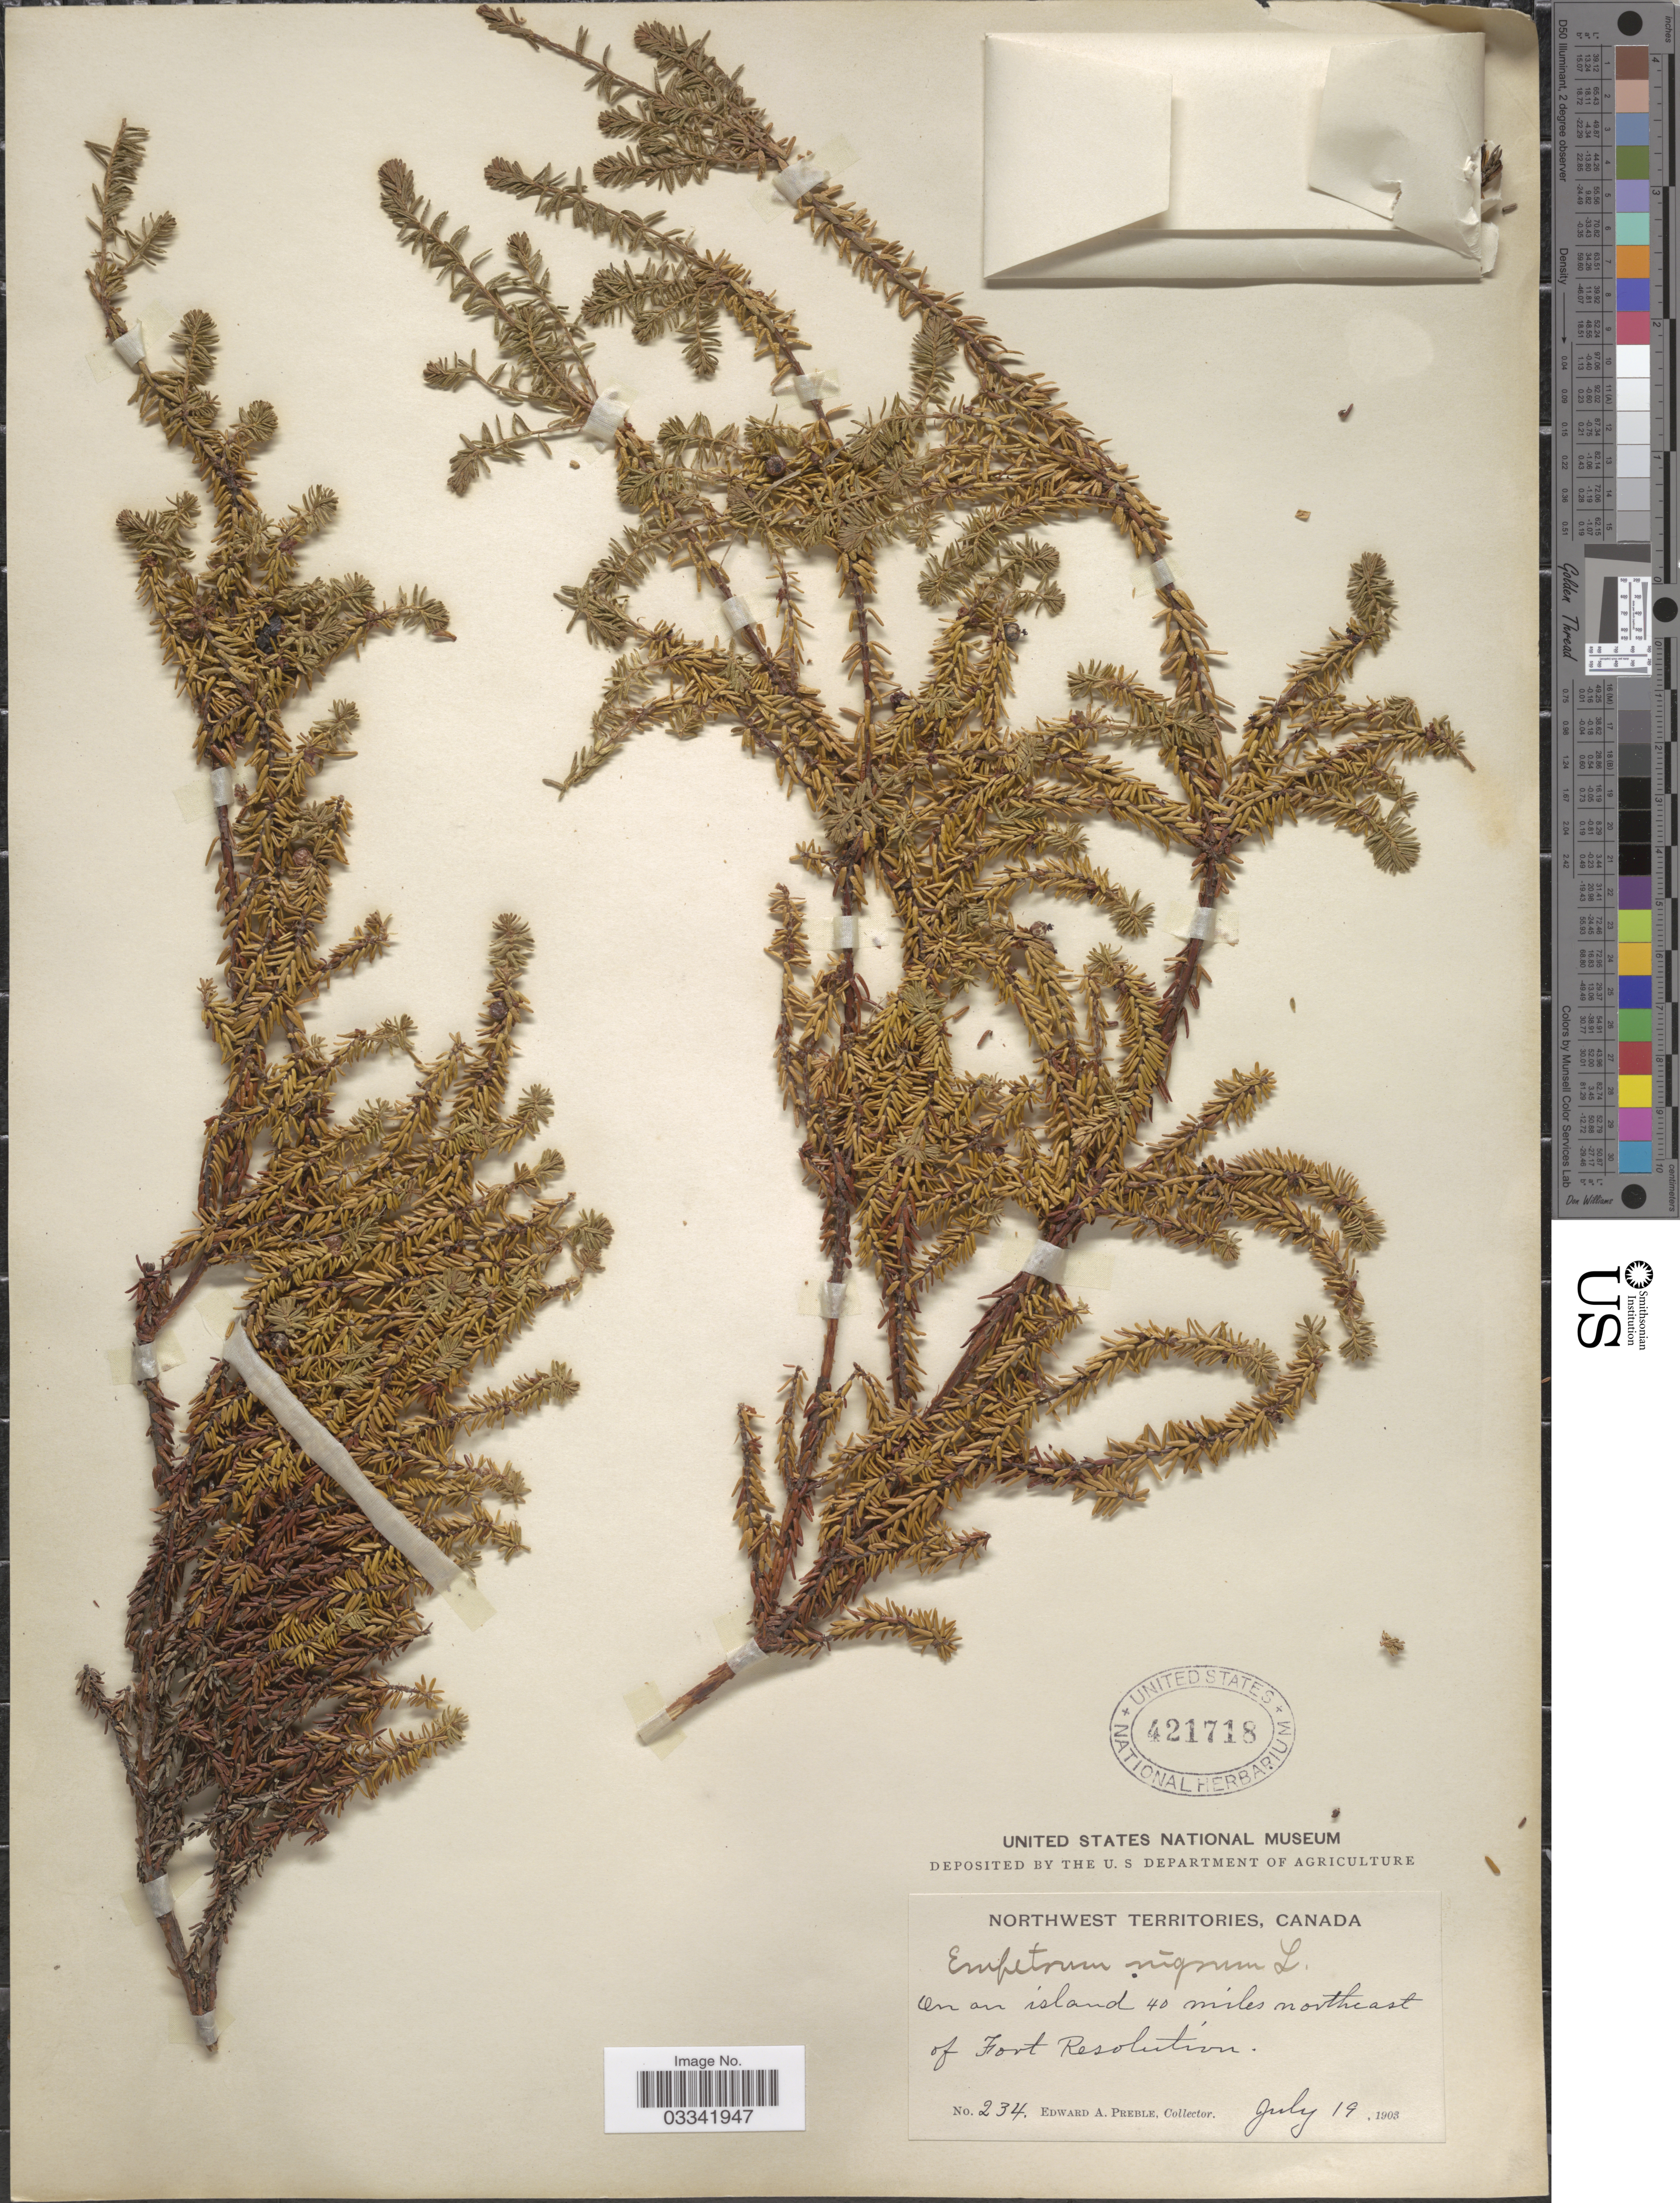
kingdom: Plantae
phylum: Tracheophyta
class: Magnoliopsida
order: Ericales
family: Ericaceae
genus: Empetrum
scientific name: Empetrum nigrum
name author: L.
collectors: E. Preble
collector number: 234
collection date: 1903-07-19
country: Canada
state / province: Northwest Territories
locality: On an island 40 miles northeast of Fort Resolution.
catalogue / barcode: US 421718